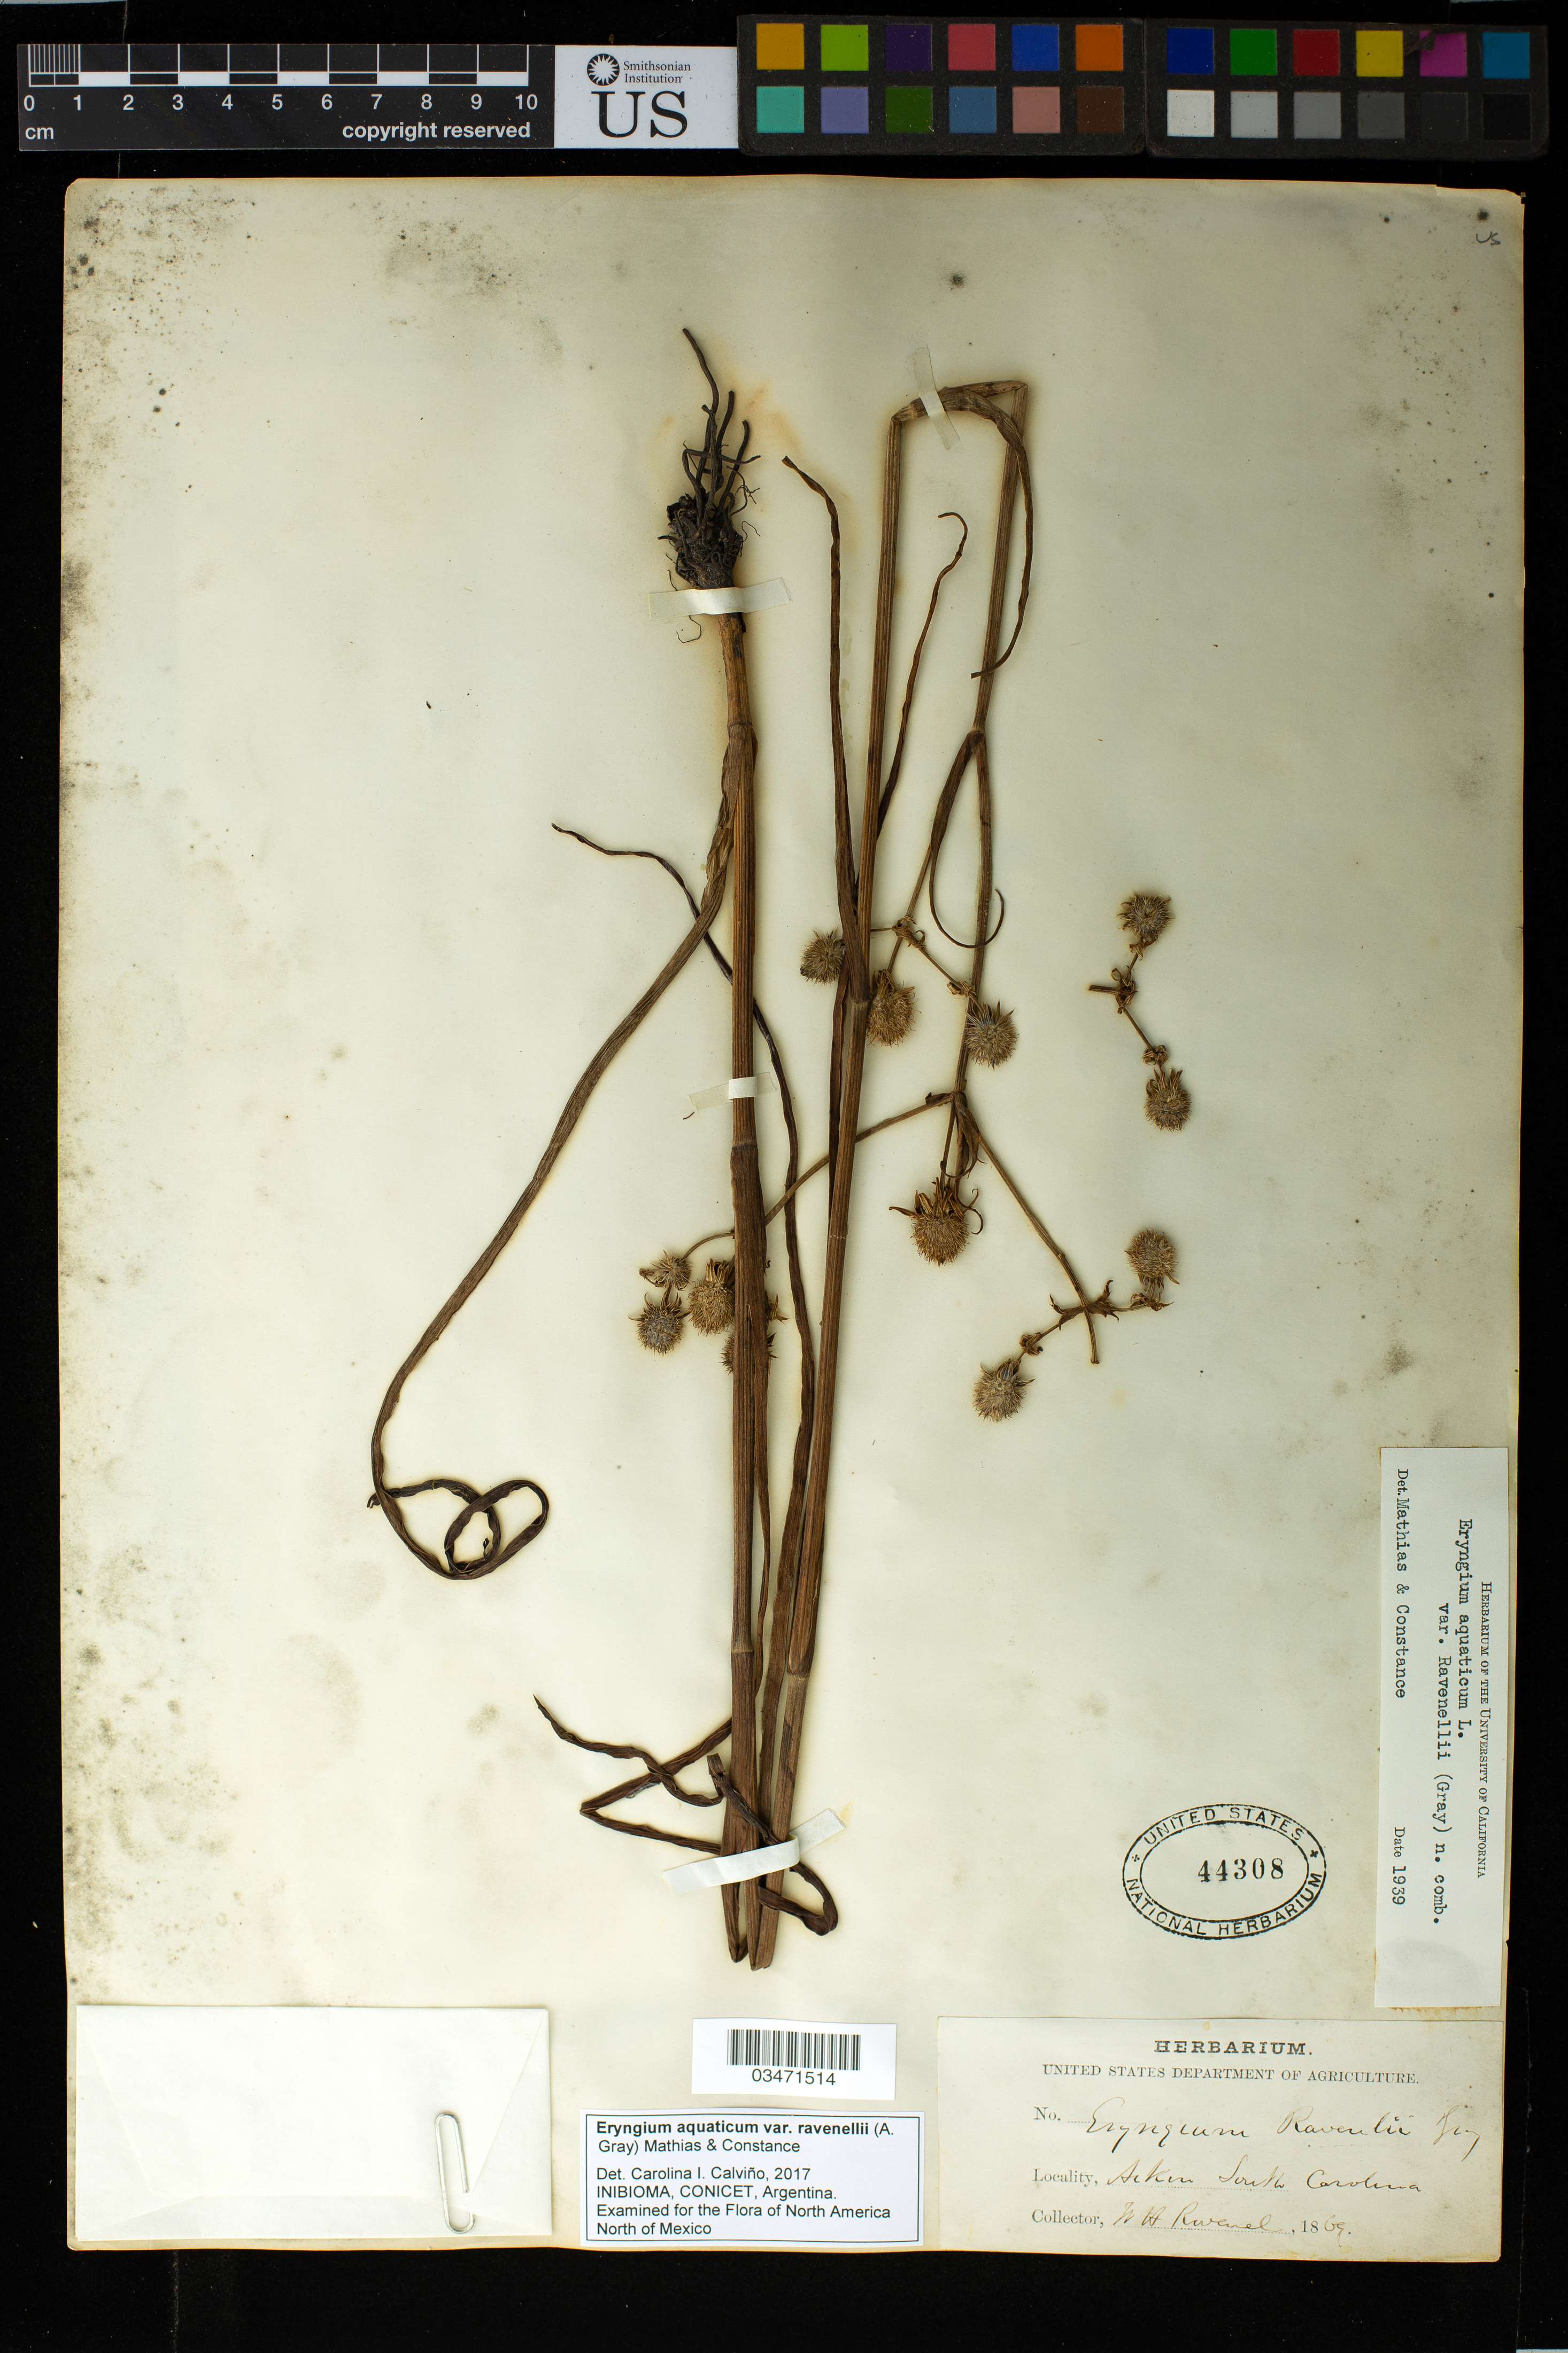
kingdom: Plantae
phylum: Tracheophyta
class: Magnoliopsida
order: Apiales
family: Apiaceae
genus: Eryngium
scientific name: Eryngium aquaticum var. ravenellii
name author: (A. Gray) Mathias & Constance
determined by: Calviño, C. I.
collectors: H. Ravenel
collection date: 1869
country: United States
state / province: South Carolina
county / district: Aiken County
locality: Aiken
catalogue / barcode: US 44308